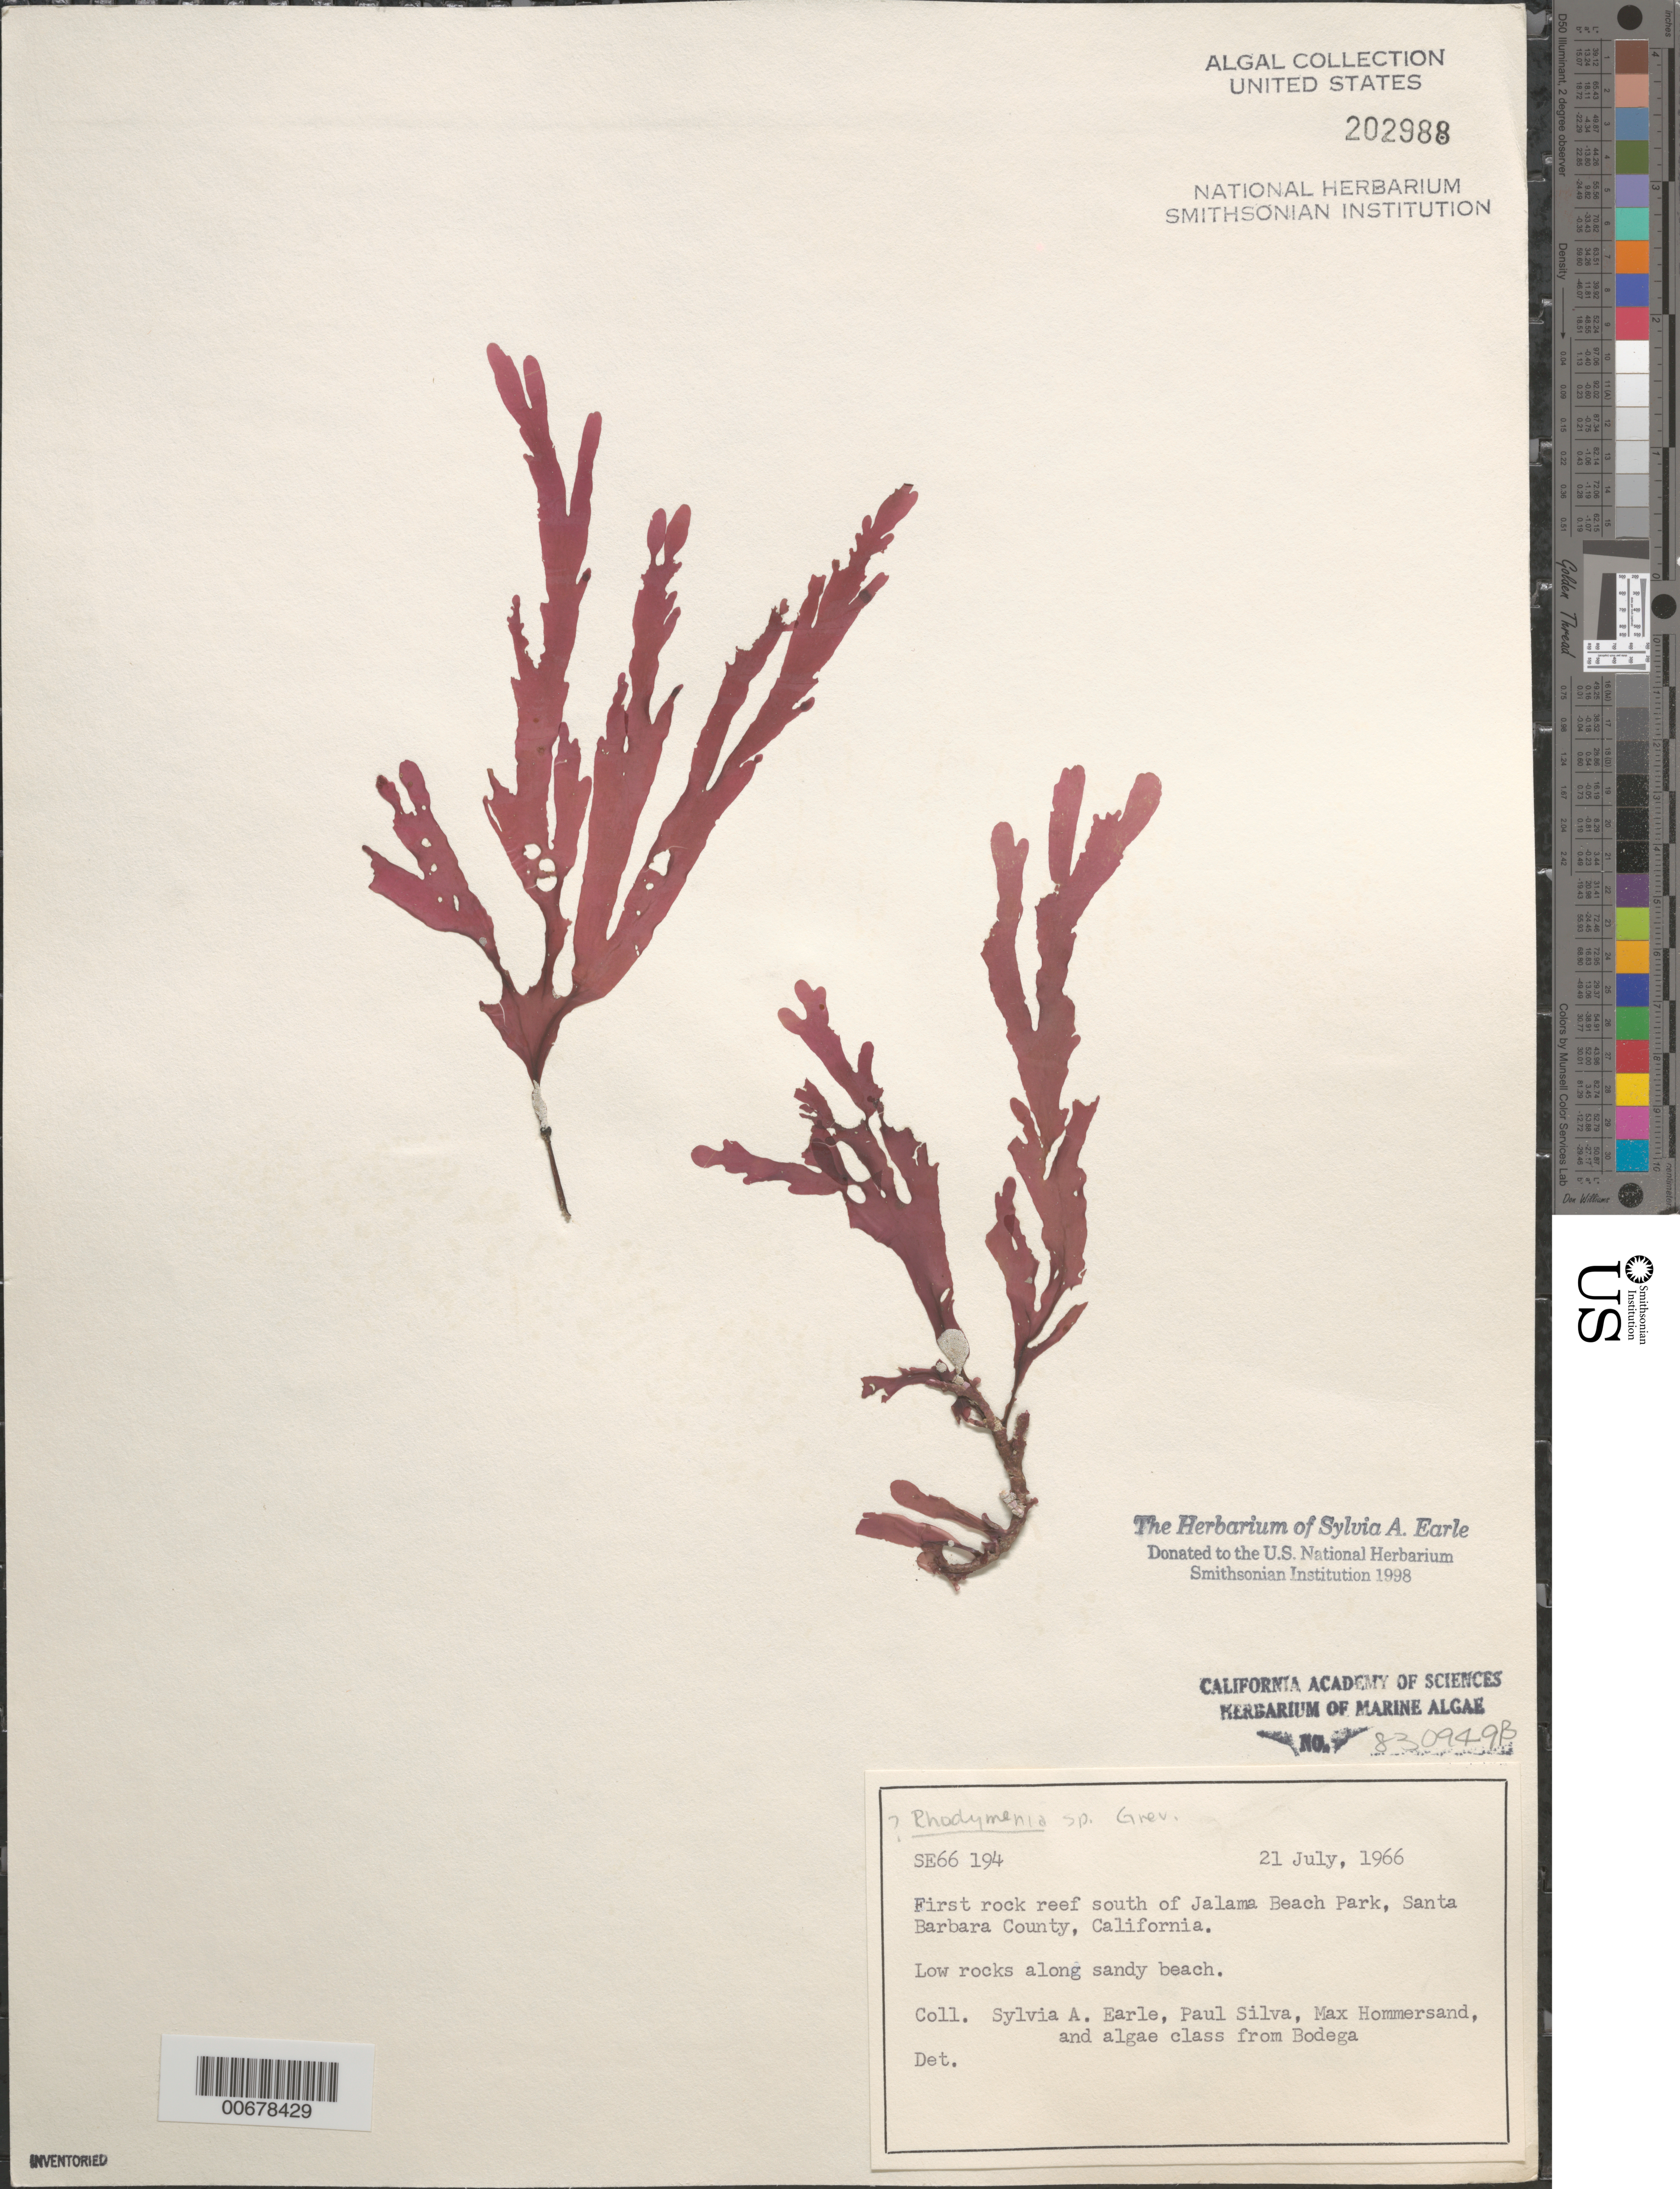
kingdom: Plantae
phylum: Rhodophyta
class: Florideophyceae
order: Rhodymeniales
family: Rhodymeniaceae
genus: Rhodymenia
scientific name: Rhodymenia sp.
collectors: S. A. Earle, P. C. Silva, M. H. Hommersand & Bodega Algae Class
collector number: SE 66194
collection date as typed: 21 Jul 1966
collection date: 1966-07-21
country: United States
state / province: California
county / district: Santa Barbara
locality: Reef south of Jalama Beach Park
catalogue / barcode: US 202988